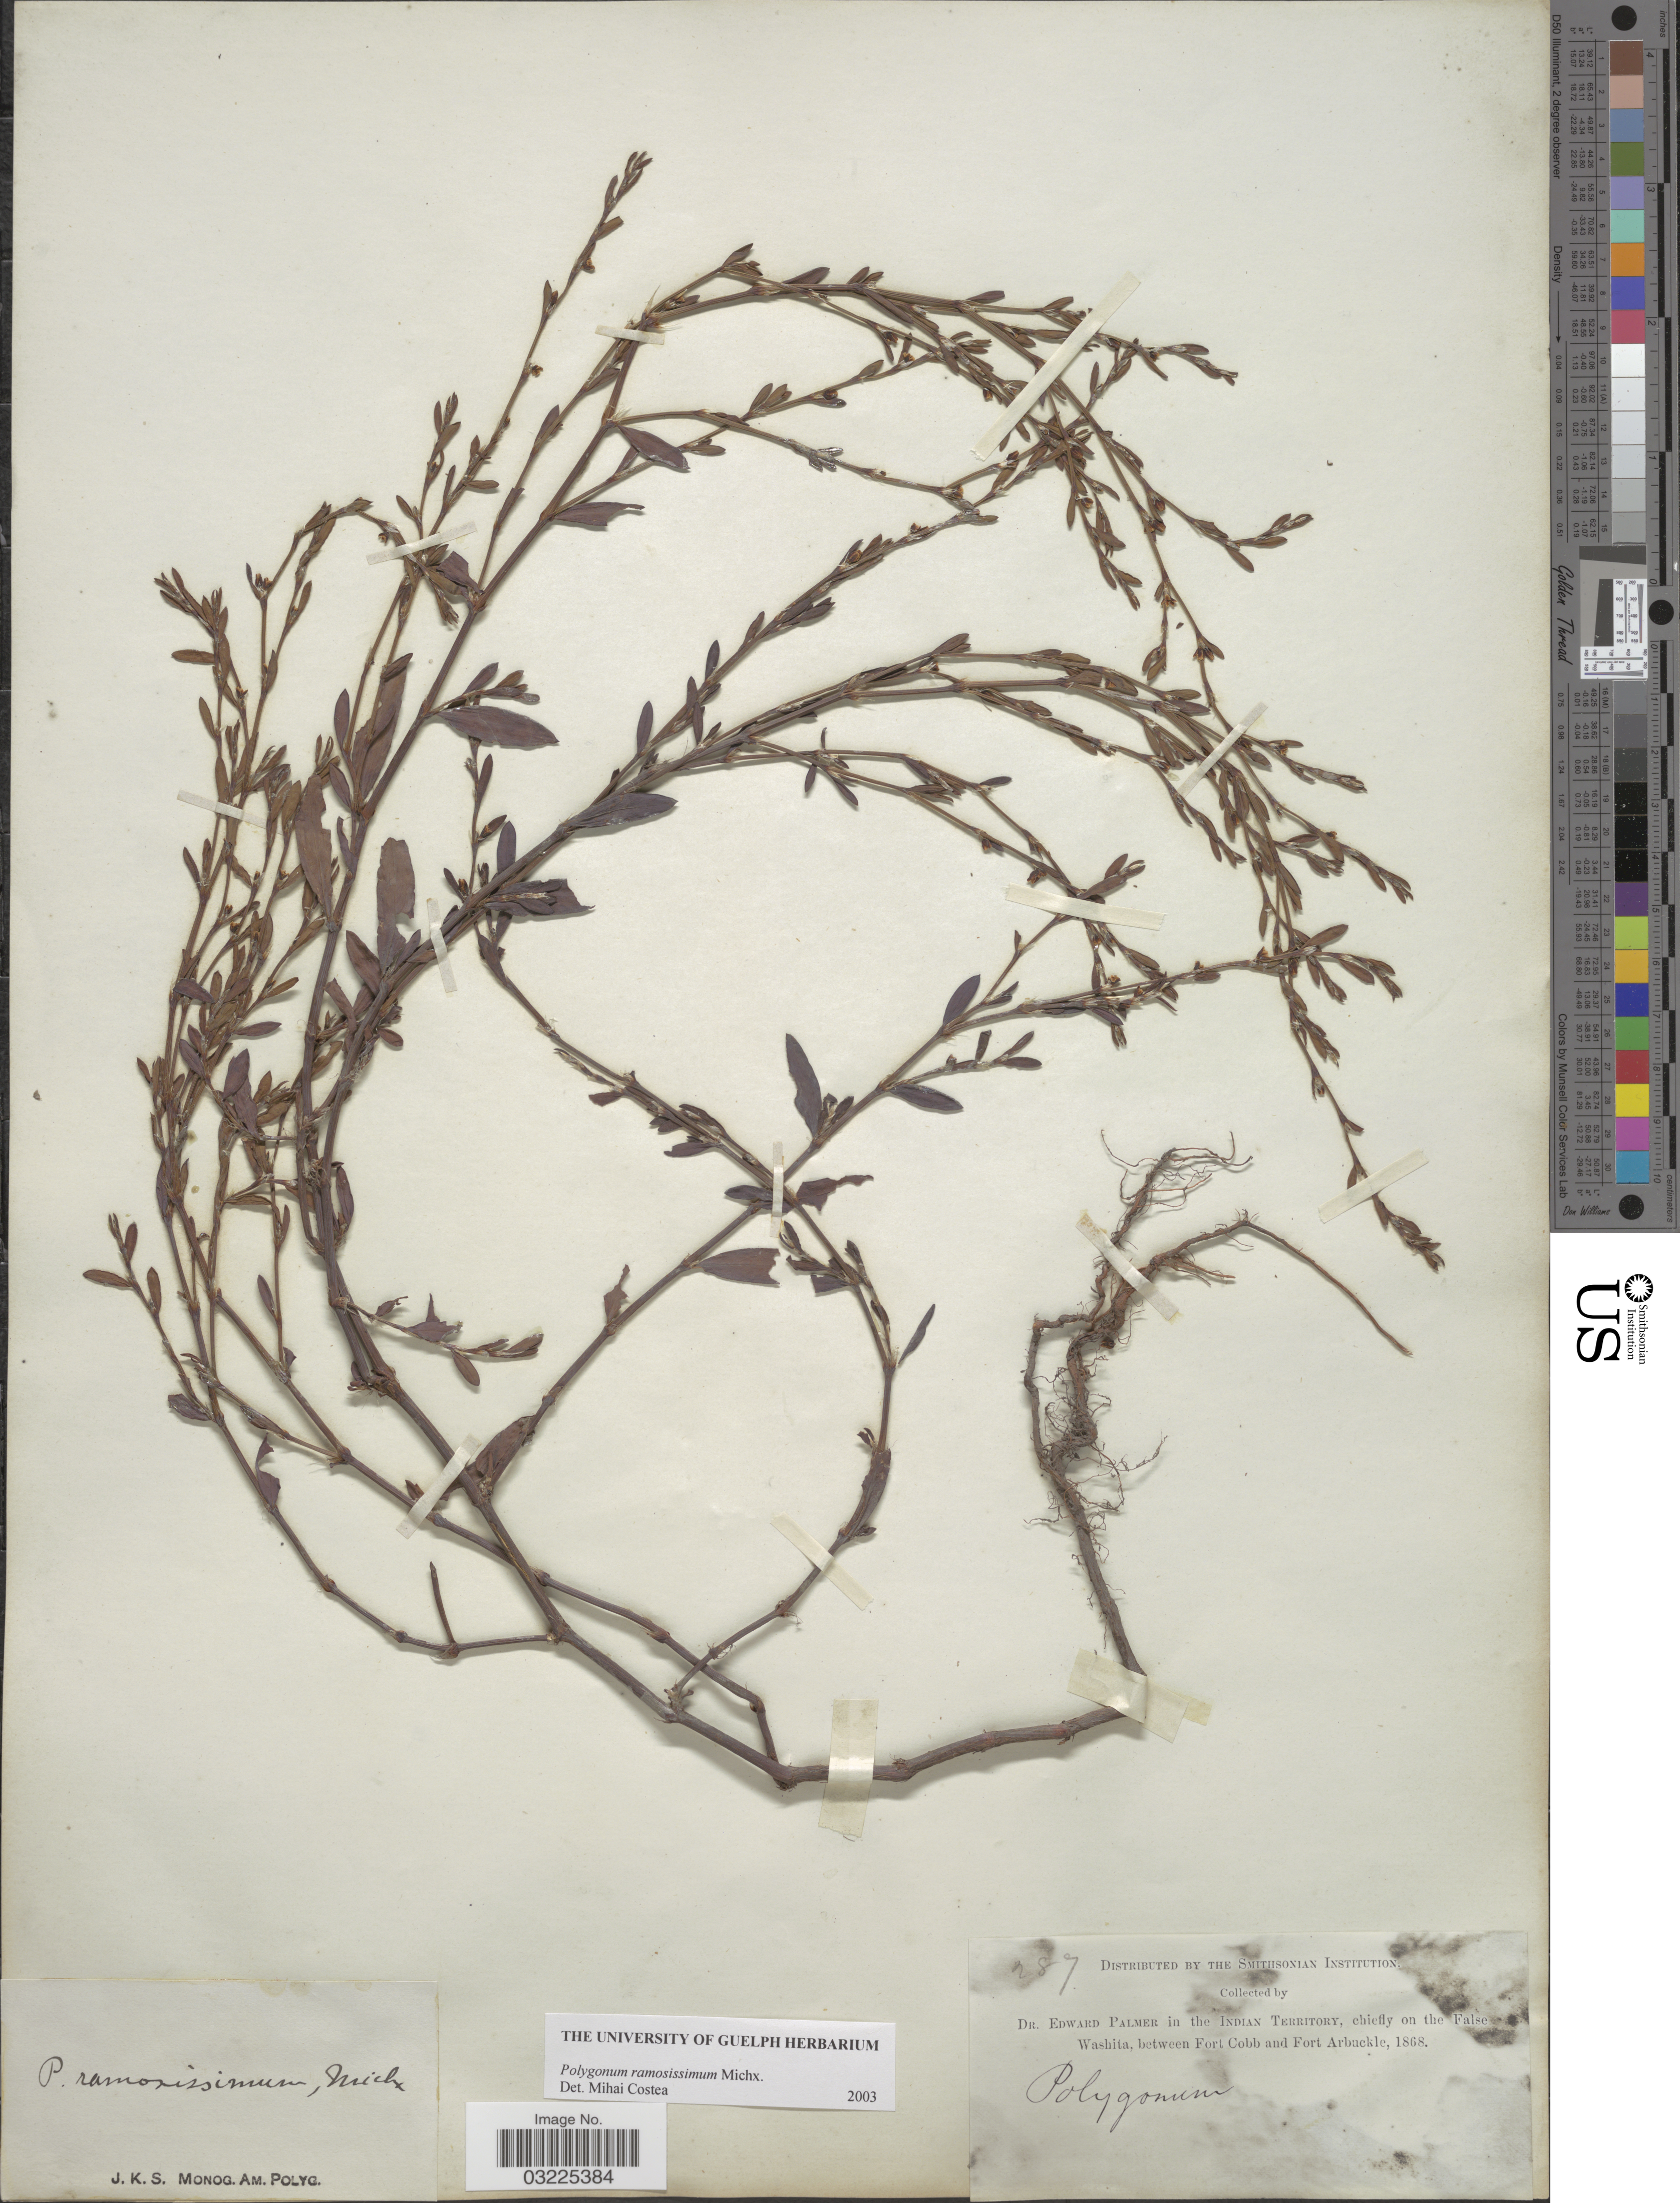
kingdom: Plantae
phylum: Tracheophyta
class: Magnoliopsida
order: Caryophyllales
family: Polygonaceae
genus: Polygonum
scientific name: Polygonum ramosissimum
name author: Michx.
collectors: E. Palmer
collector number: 287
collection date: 1868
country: United States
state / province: Oklahoma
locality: Indian Territory, chiefly on the False Washita, between Fort Cobb and Fort Arbuckle.